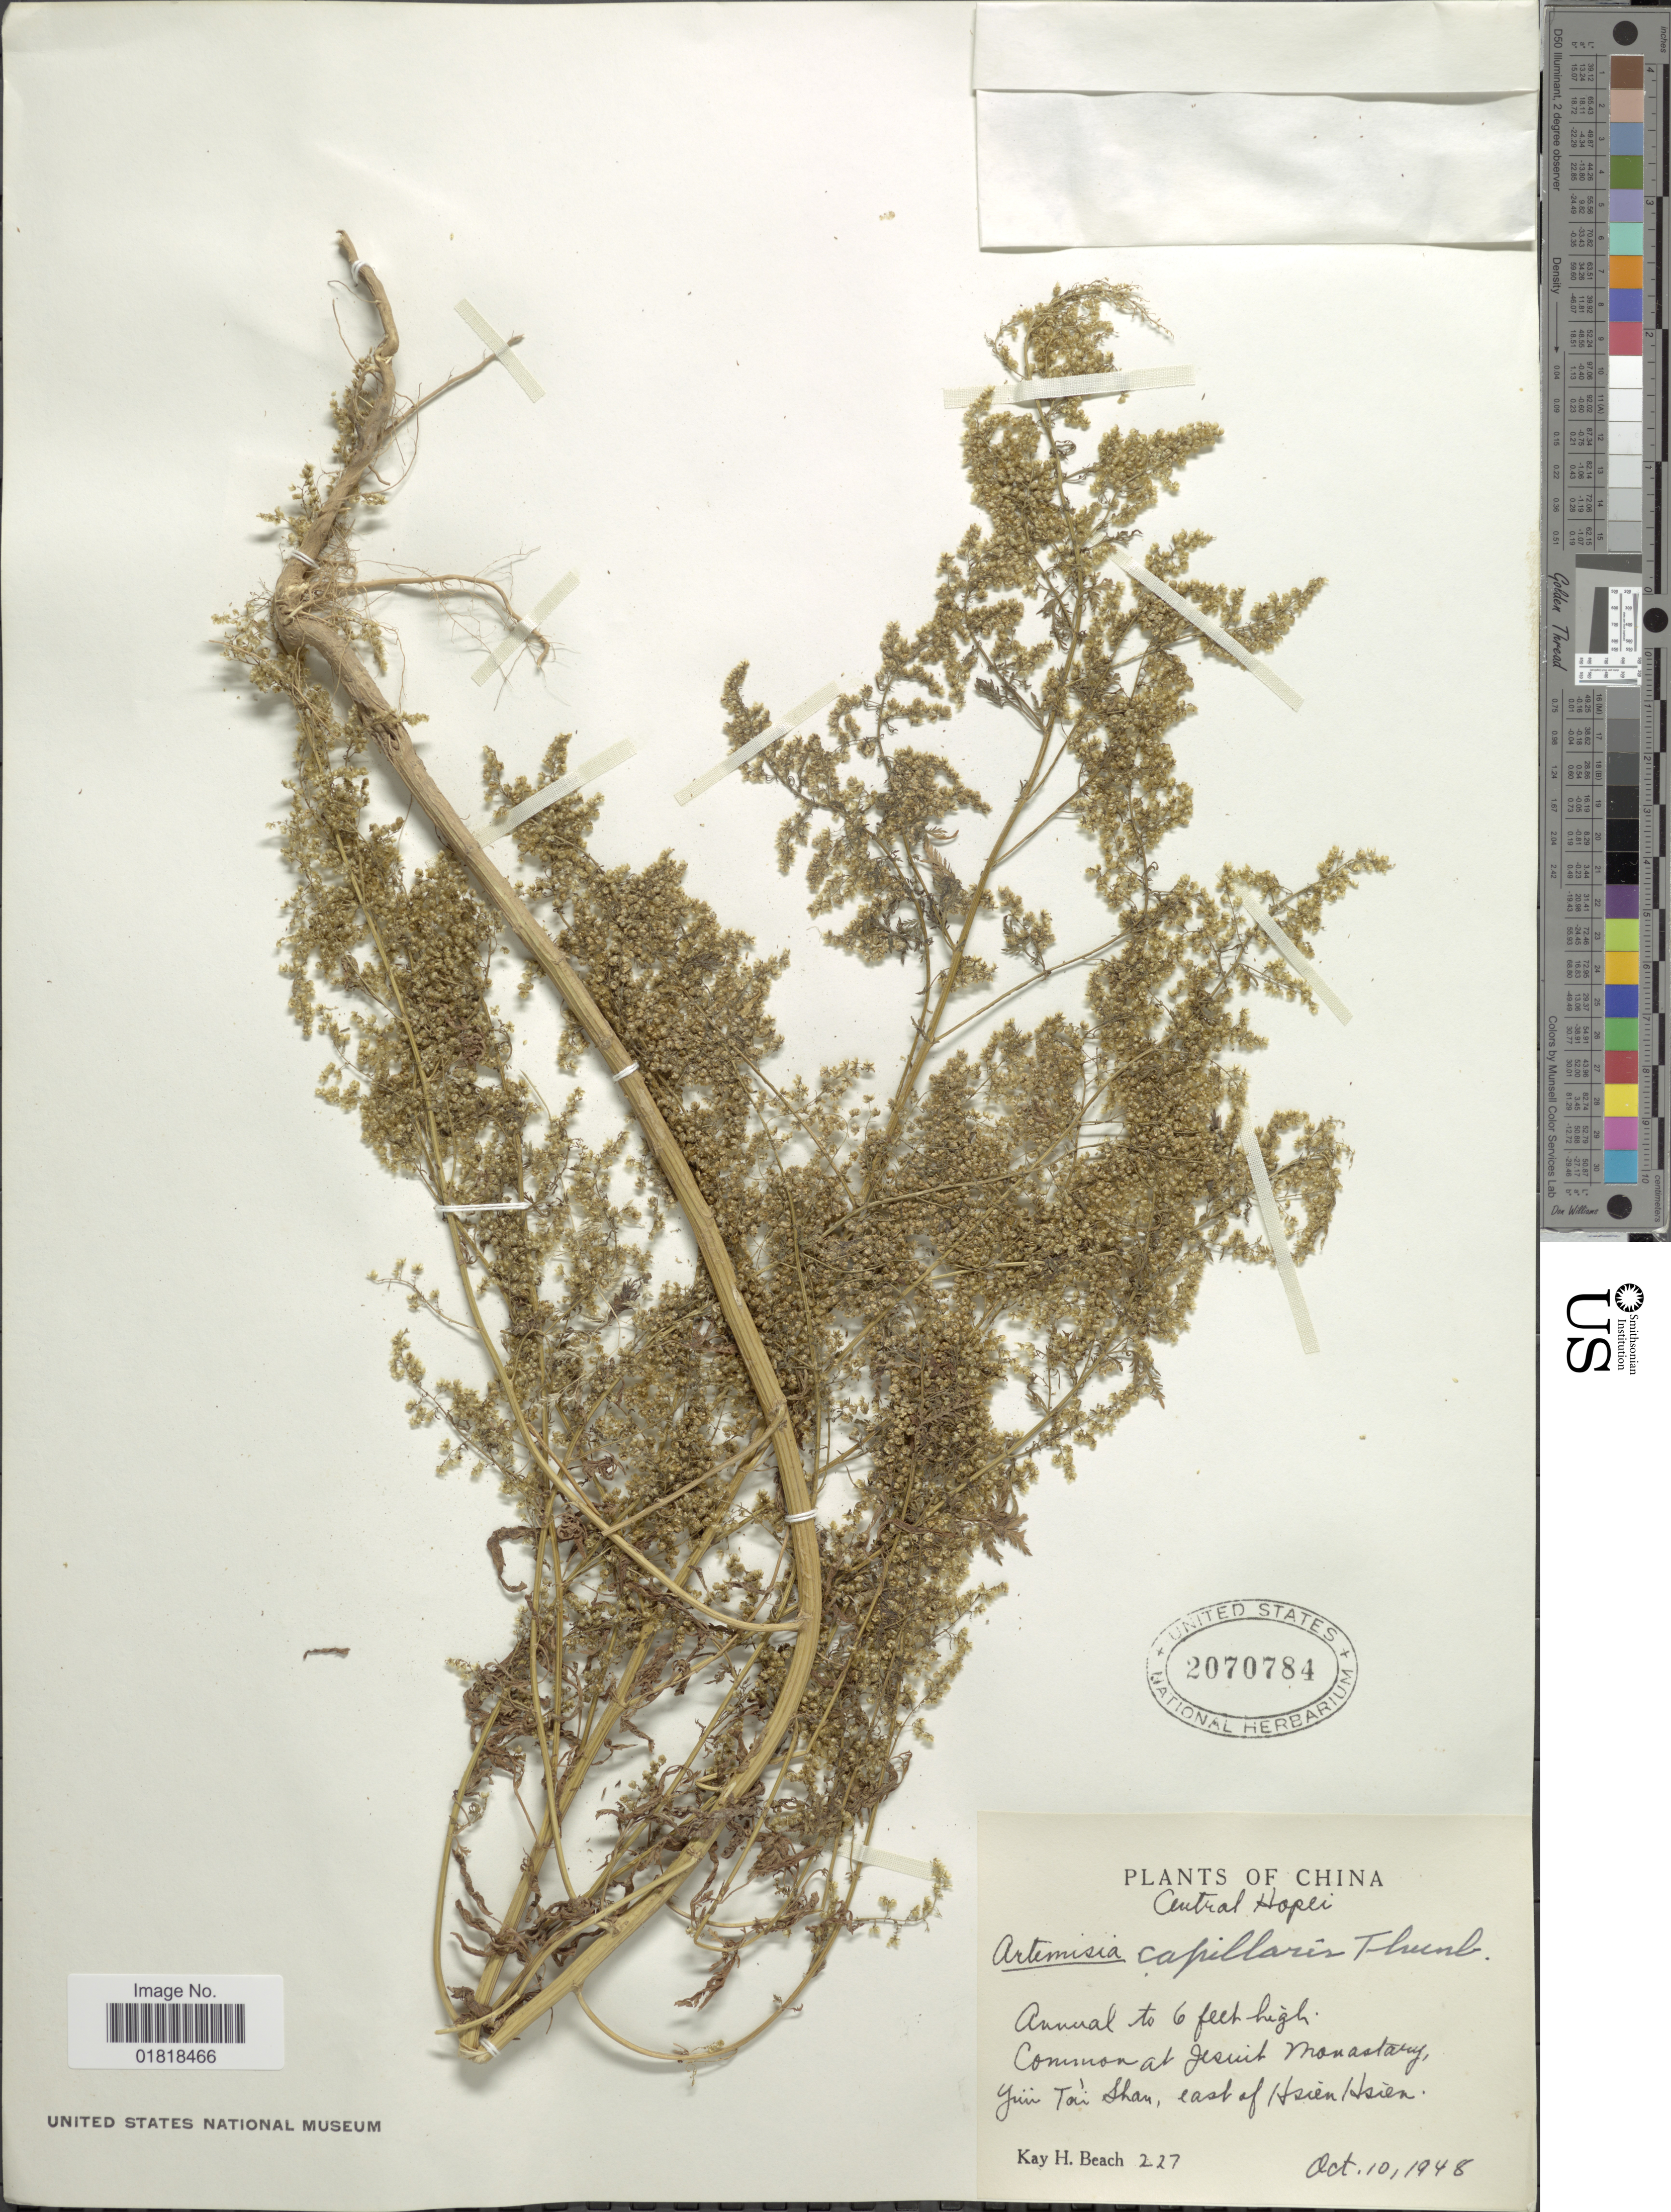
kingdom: Plantae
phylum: Tracheophyta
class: Magnoliopsida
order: Asterales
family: Asteraceae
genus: Artemisia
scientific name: Artemisia capillaris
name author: Thunb.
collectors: K. H. Beach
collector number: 227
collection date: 1948-10-10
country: China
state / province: Hebei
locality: Central Hopei, common at Jesuit Monastay, Uin Tai Shan, east of Hsien Hsien [interpreted]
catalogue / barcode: US 2070784